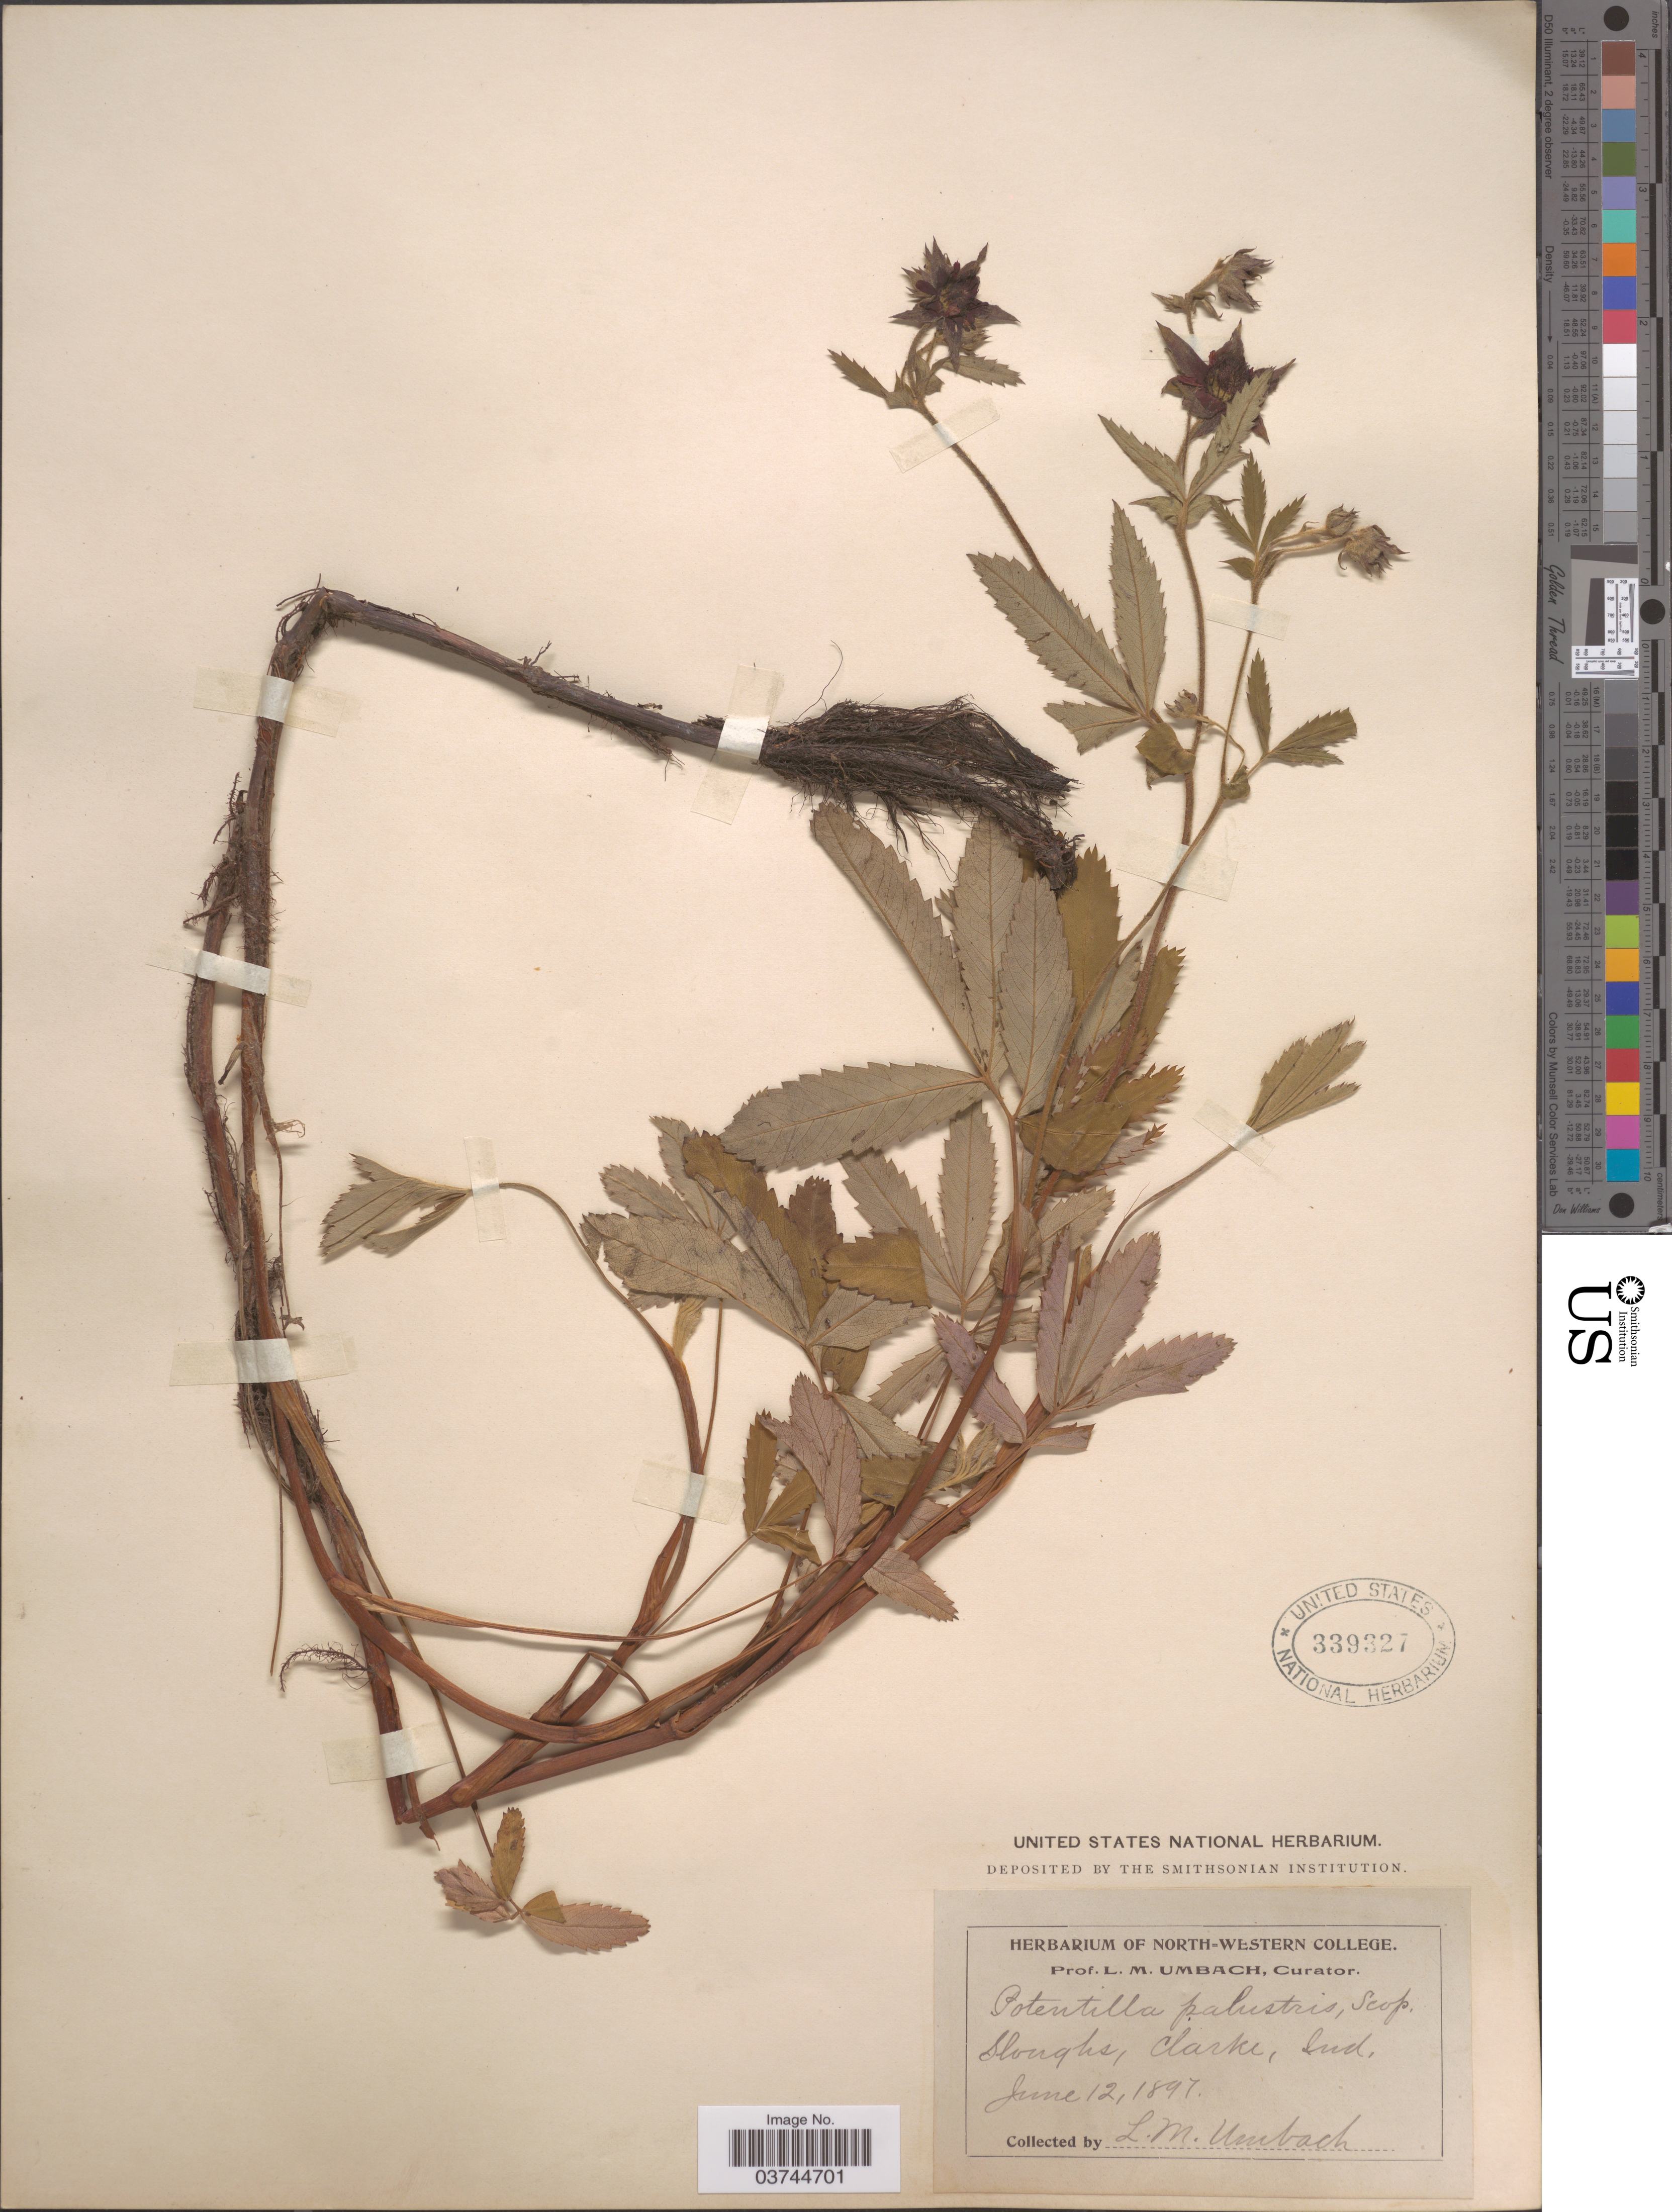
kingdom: Plantae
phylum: Tracheophyta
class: Magnoliopsida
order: Rosales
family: Rosaceae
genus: Comarum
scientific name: Comarum palustre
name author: L.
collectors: L. M. Umbach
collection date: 1897-06-12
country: United States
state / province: Indiana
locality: Sloughs, Clarke.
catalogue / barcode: US 339327